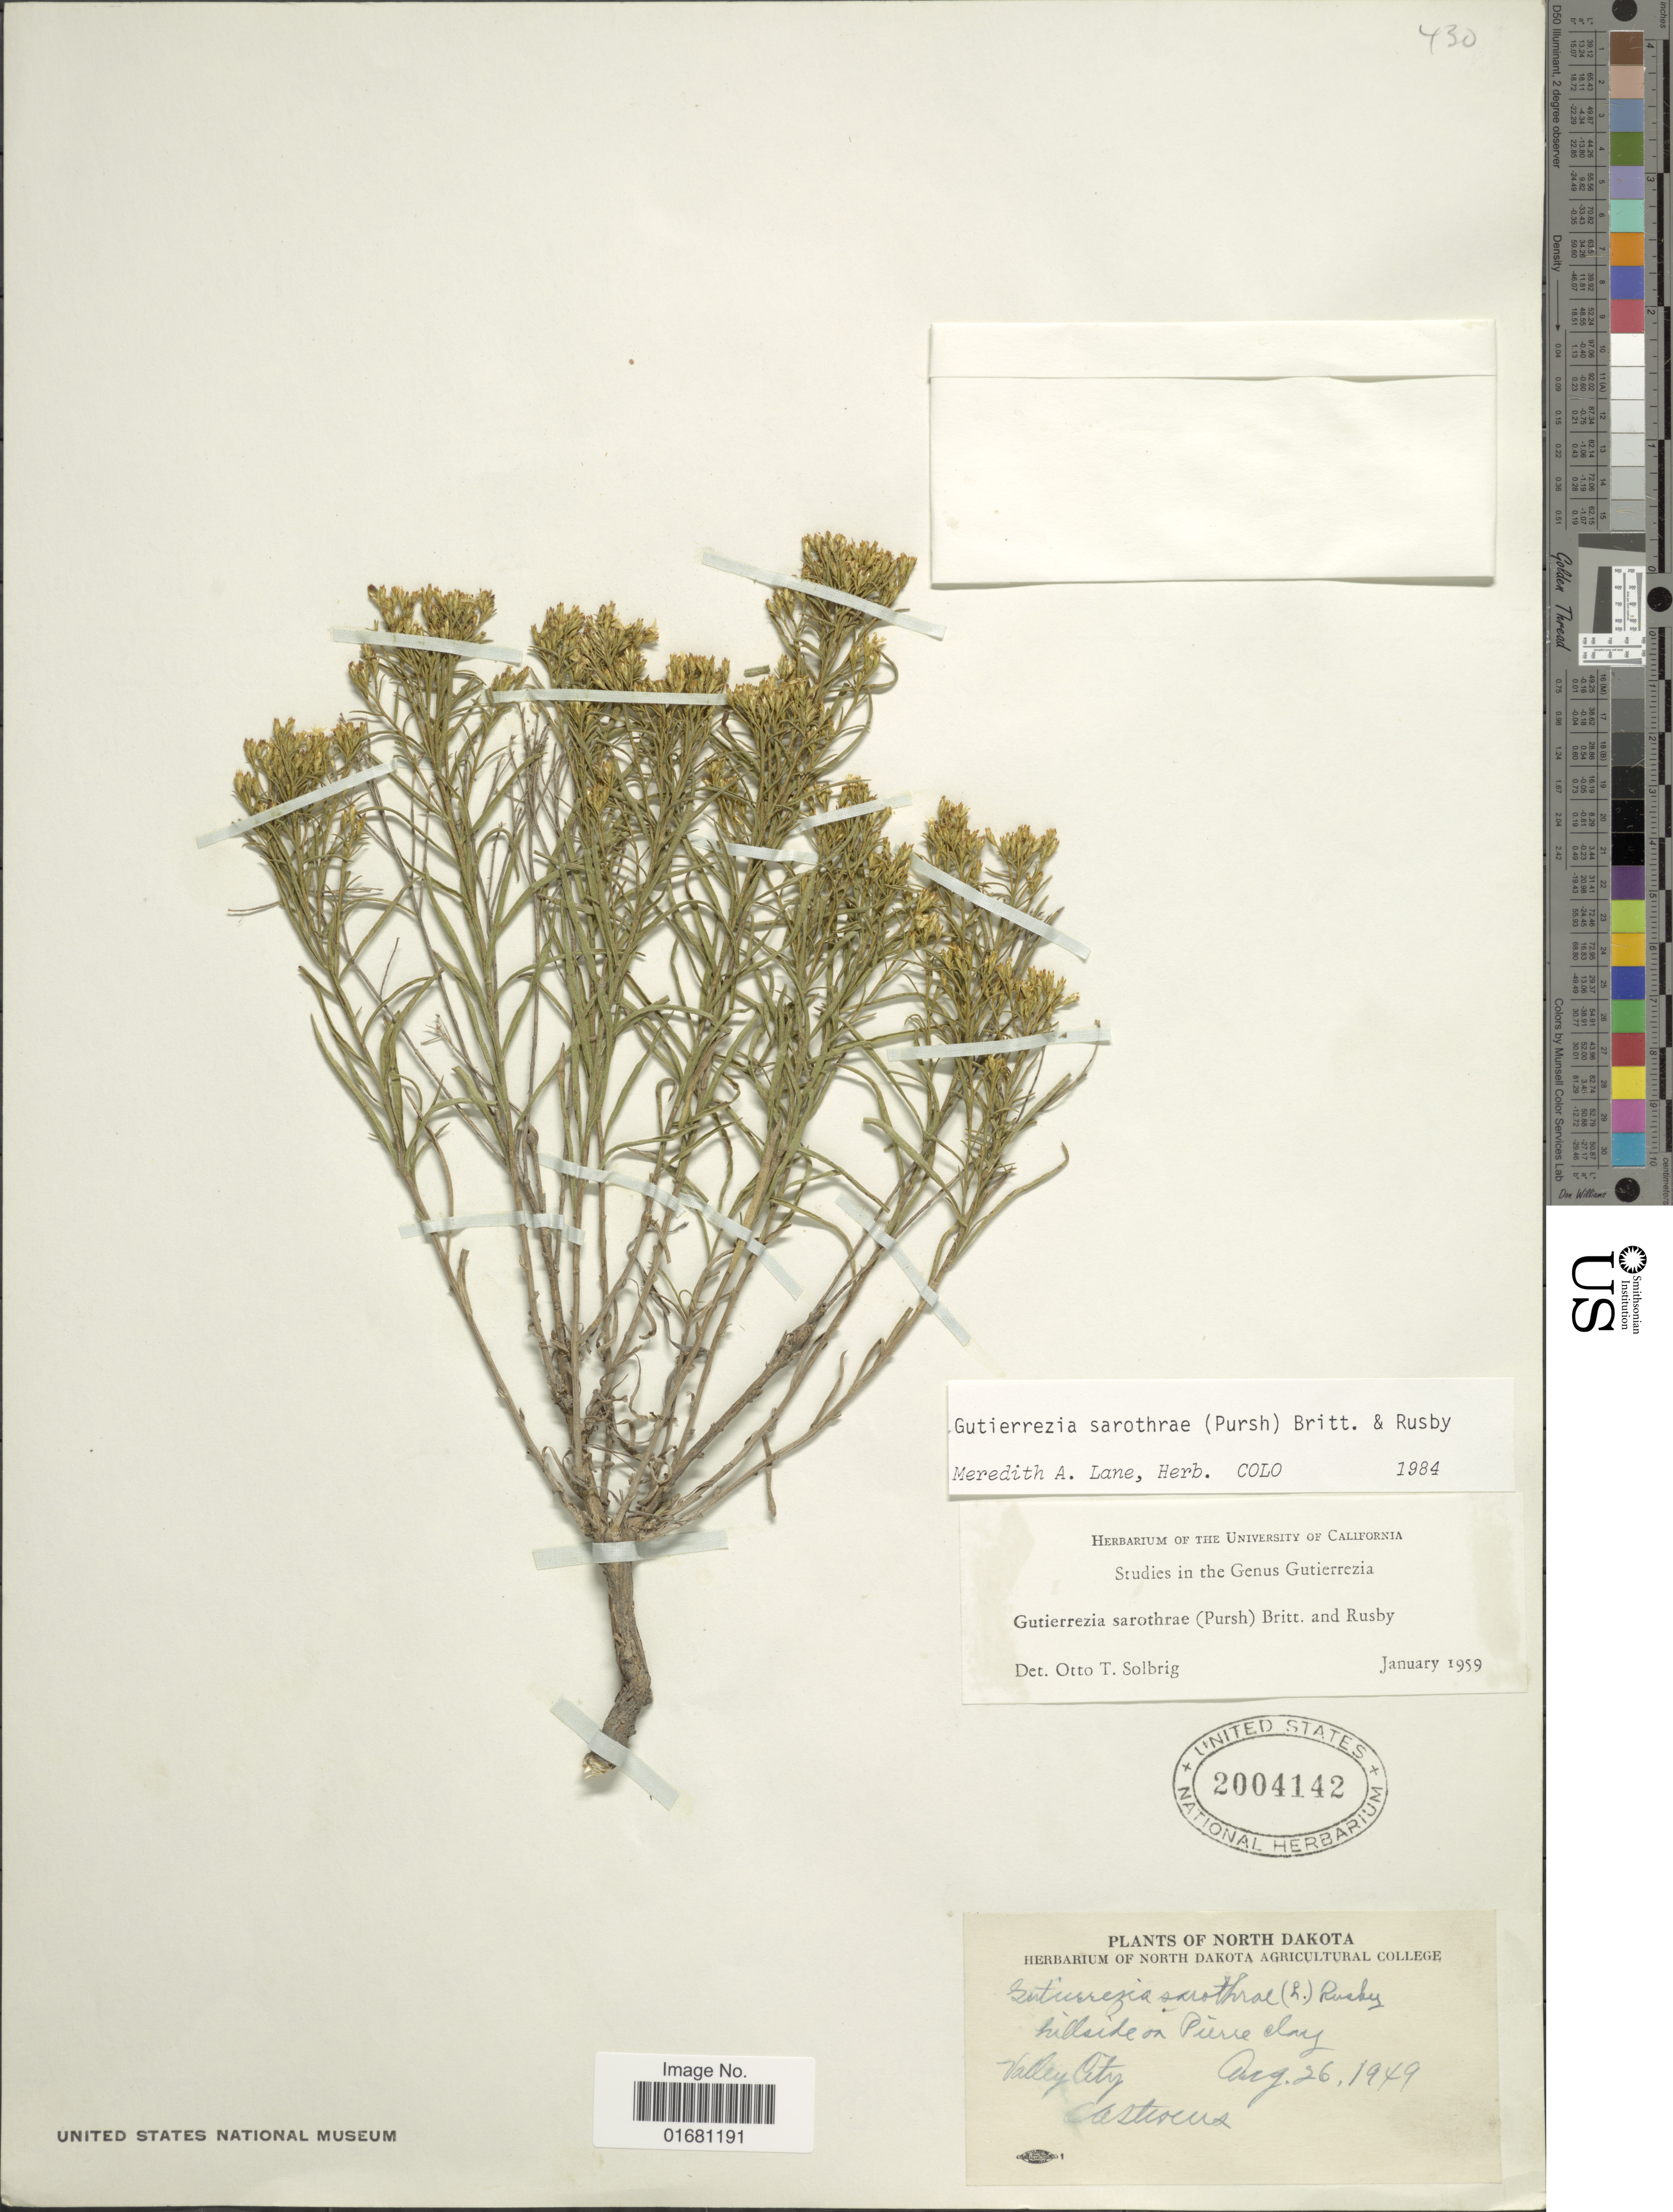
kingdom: Plantae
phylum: Tracheophyta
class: Magnoliopsida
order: Asterales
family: Asteraceae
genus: Gutierrezia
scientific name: Gutierrezia sarothrae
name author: (Pursh) Britton & Rusby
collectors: O. A. Stevens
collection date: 1949-08-26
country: United States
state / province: North Dakota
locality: Valley City, hillside on Pierre Clay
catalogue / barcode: US 2004142